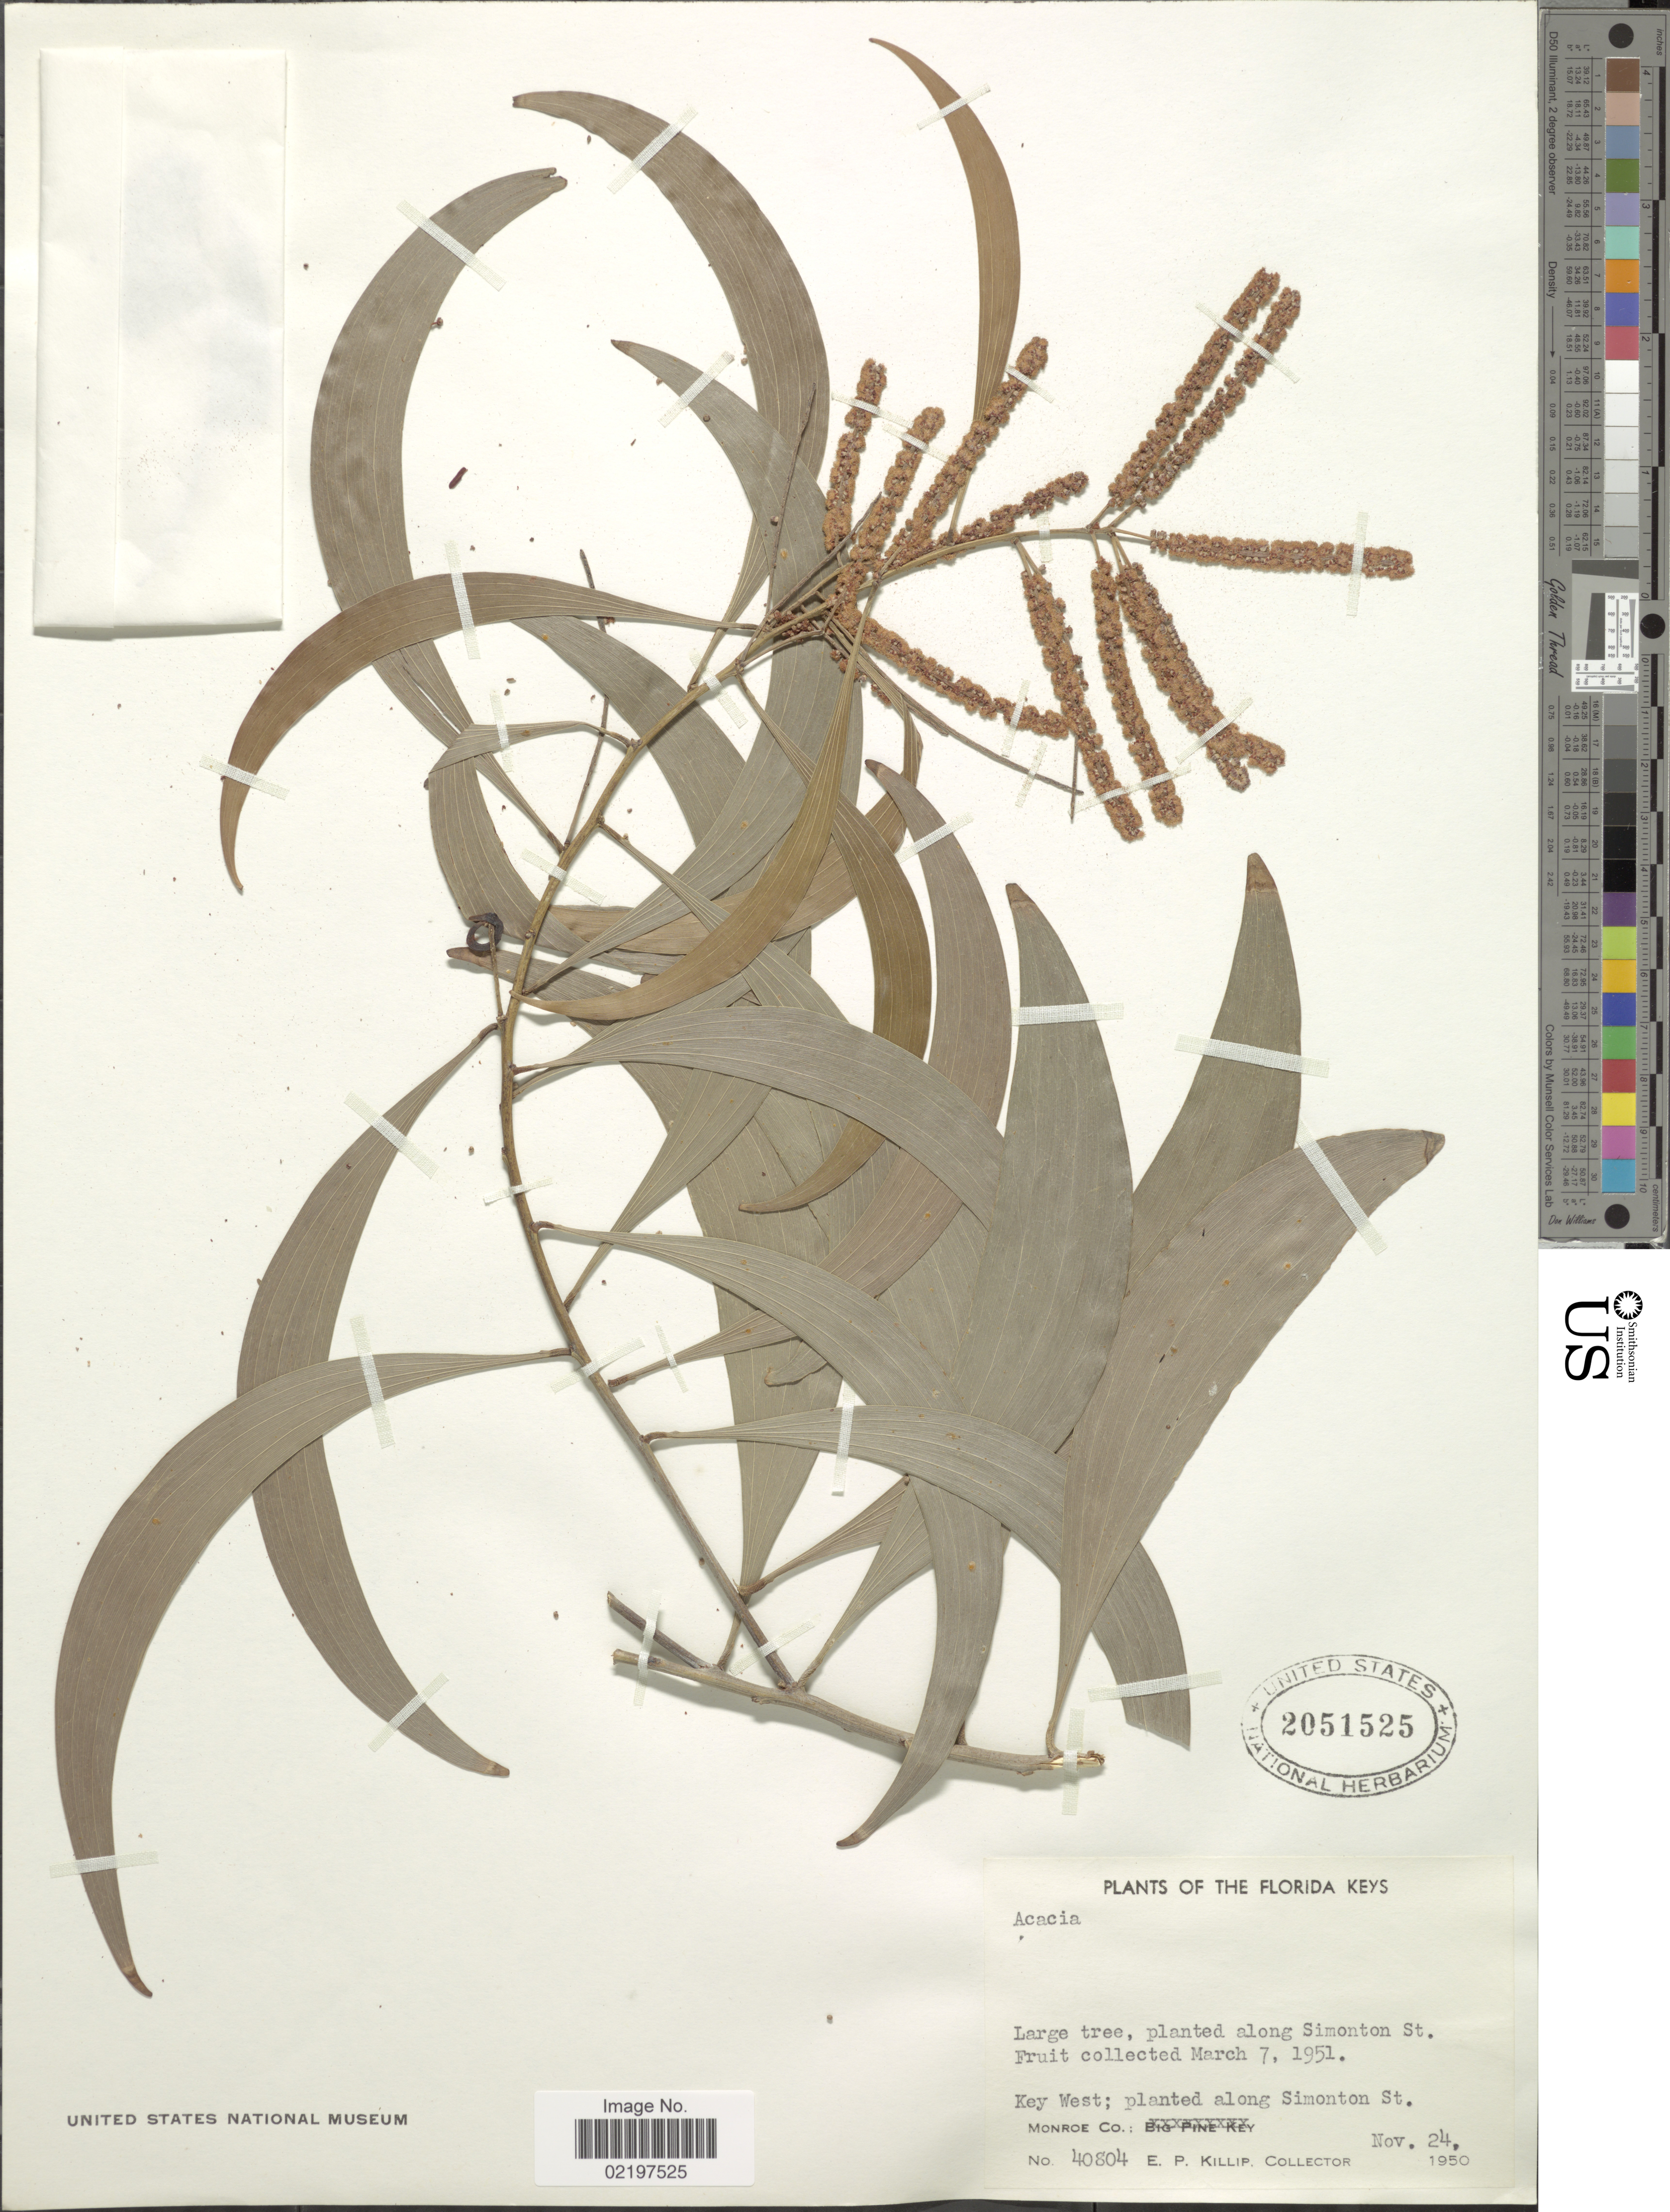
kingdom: Plantae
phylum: Tracheophyta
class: Magnoliopsida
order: Fabales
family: Fabaceae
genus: Acacia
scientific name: Acacia auriculiformis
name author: A. Cunn. ex Benth.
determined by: Strong, Mark T., (BOT), Smithsonian Institution - National Museum of Natural History (UNITED STATES)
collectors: E. P. Killip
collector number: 40804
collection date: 1950-11-24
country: United States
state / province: Florida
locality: Along Simonton St., Keywest; along Simonton St., Monroe Co., Florida Keys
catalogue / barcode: US 2051525